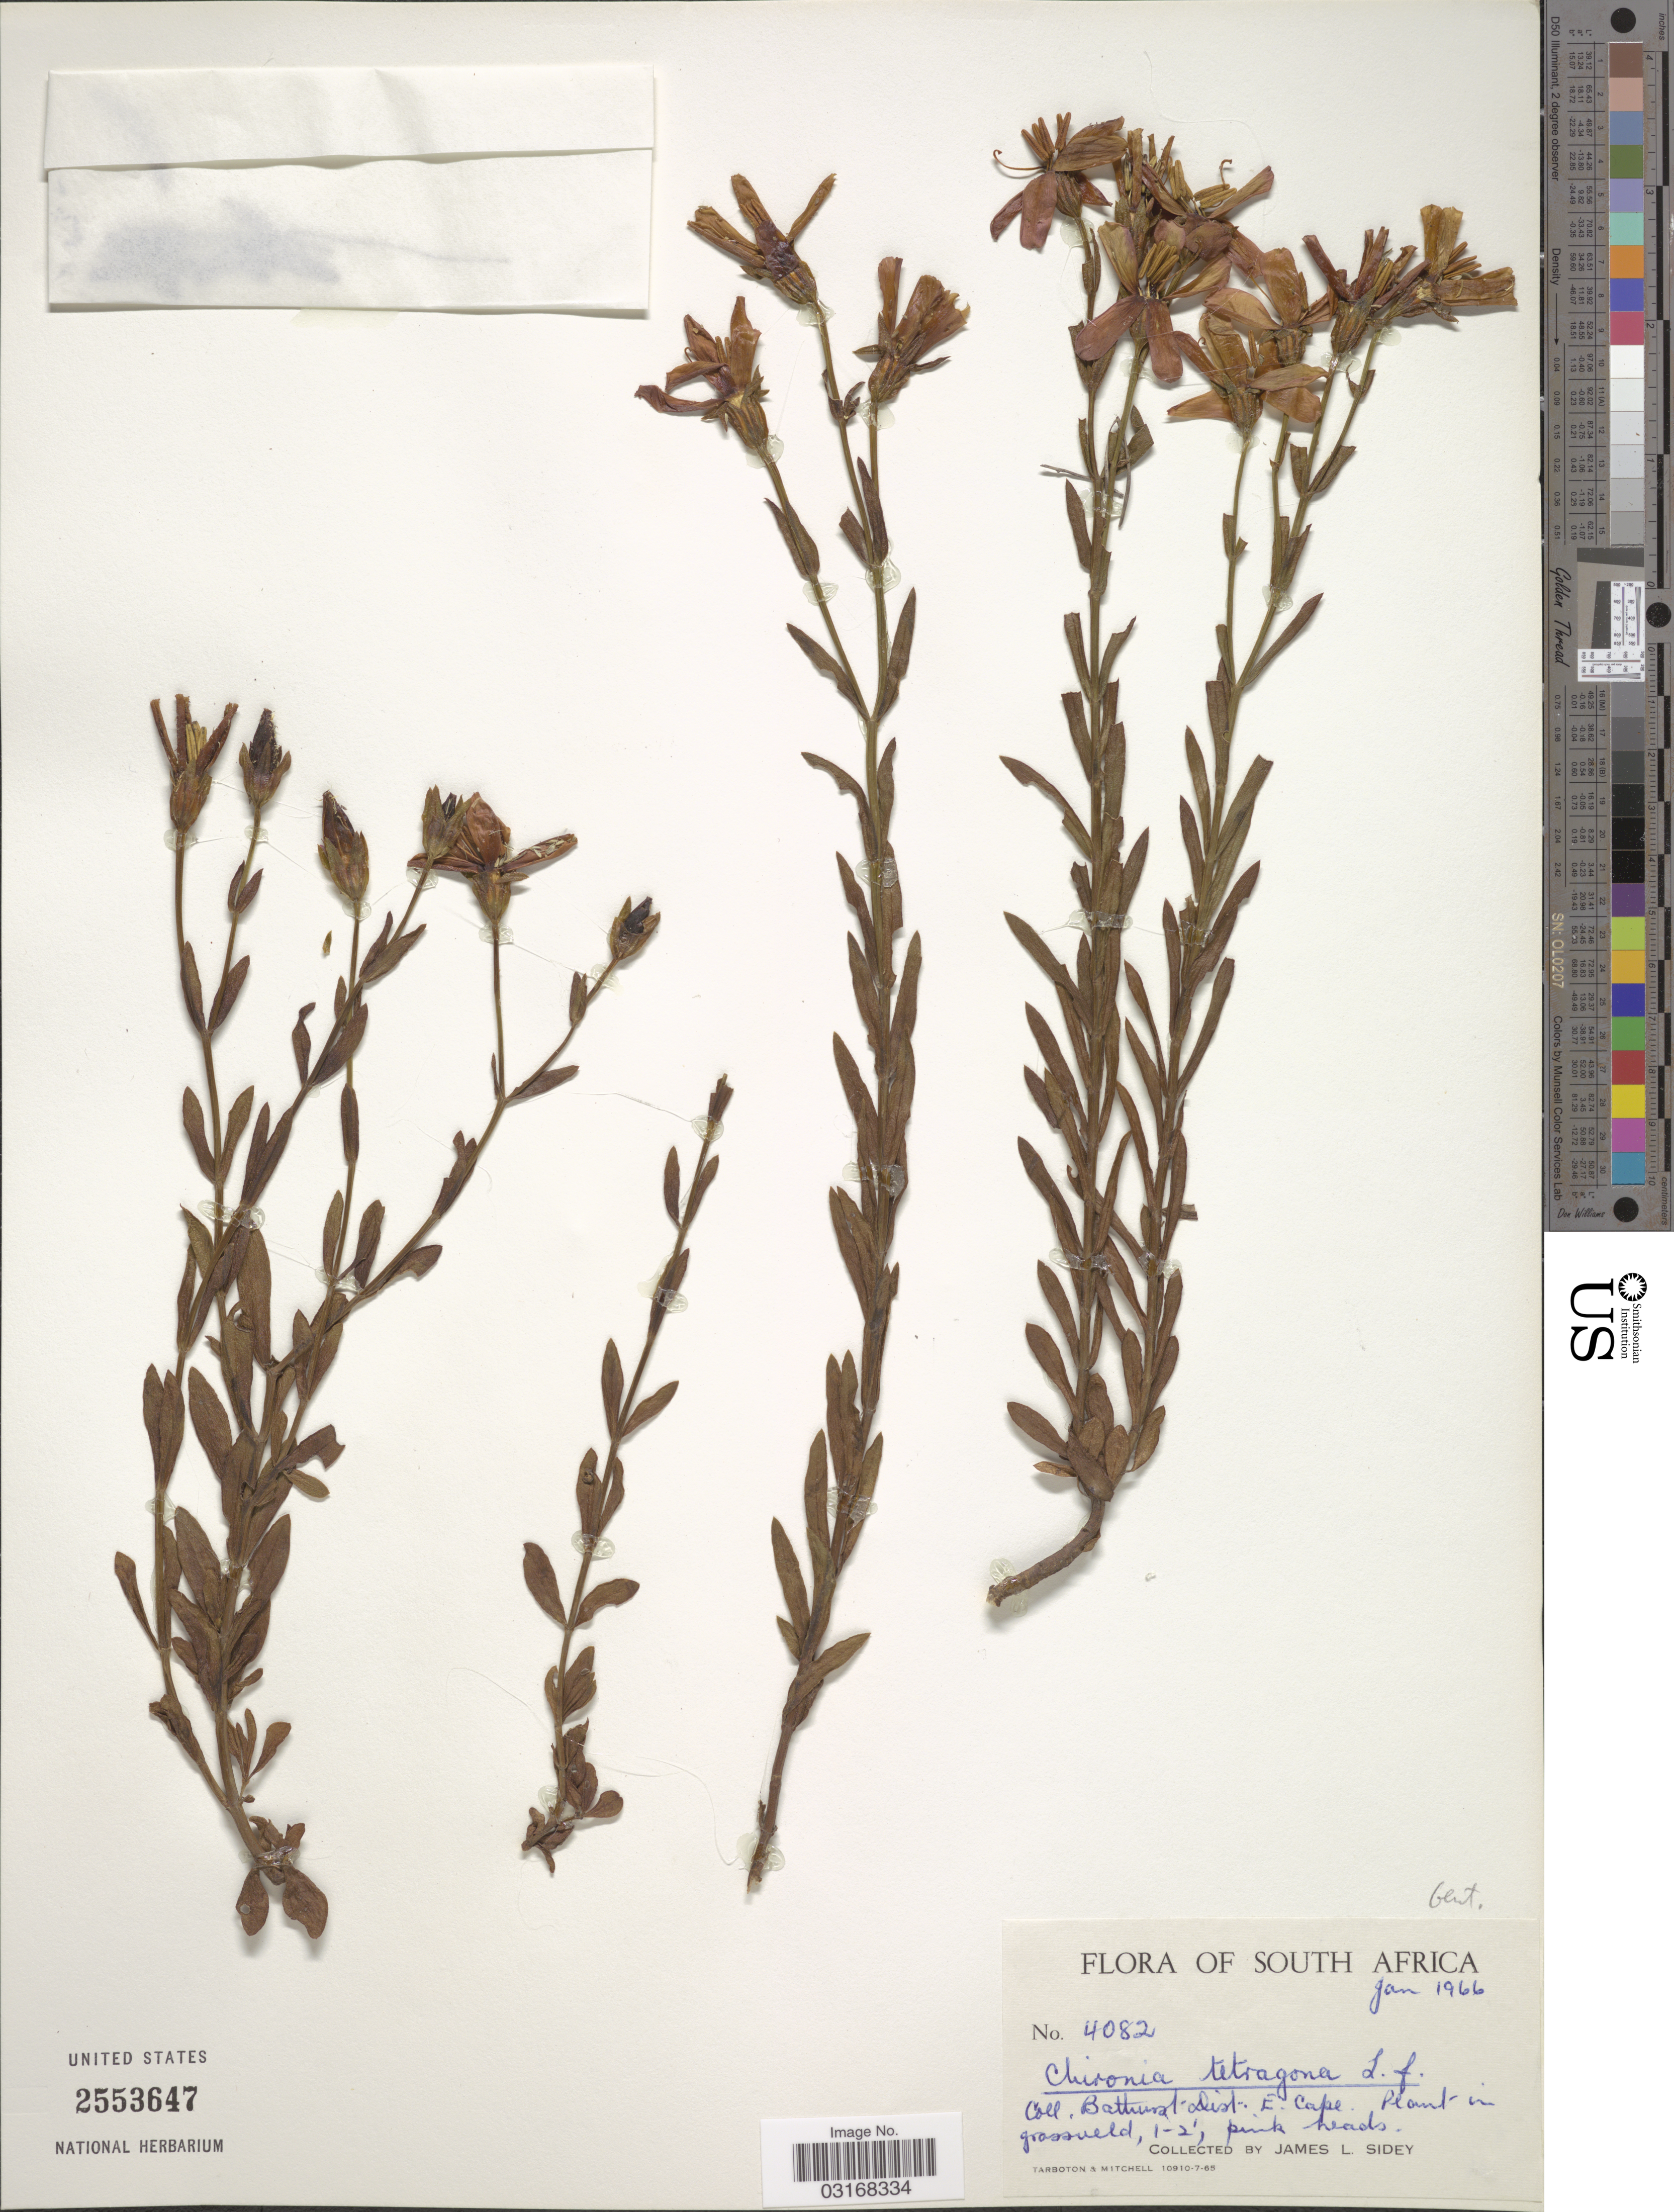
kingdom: Plantae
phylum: Tracheophyta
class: Magnoliopsida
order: Gentianales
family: Gentianaceae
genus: Chironia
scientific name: Chironia tetragona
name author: L. f.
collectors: J. L. Sidey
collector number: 4082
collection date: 1966-01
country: South Africa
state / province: Eastern Cape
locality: Bathurst Dist. E. Cape.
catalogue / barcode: US 2553647